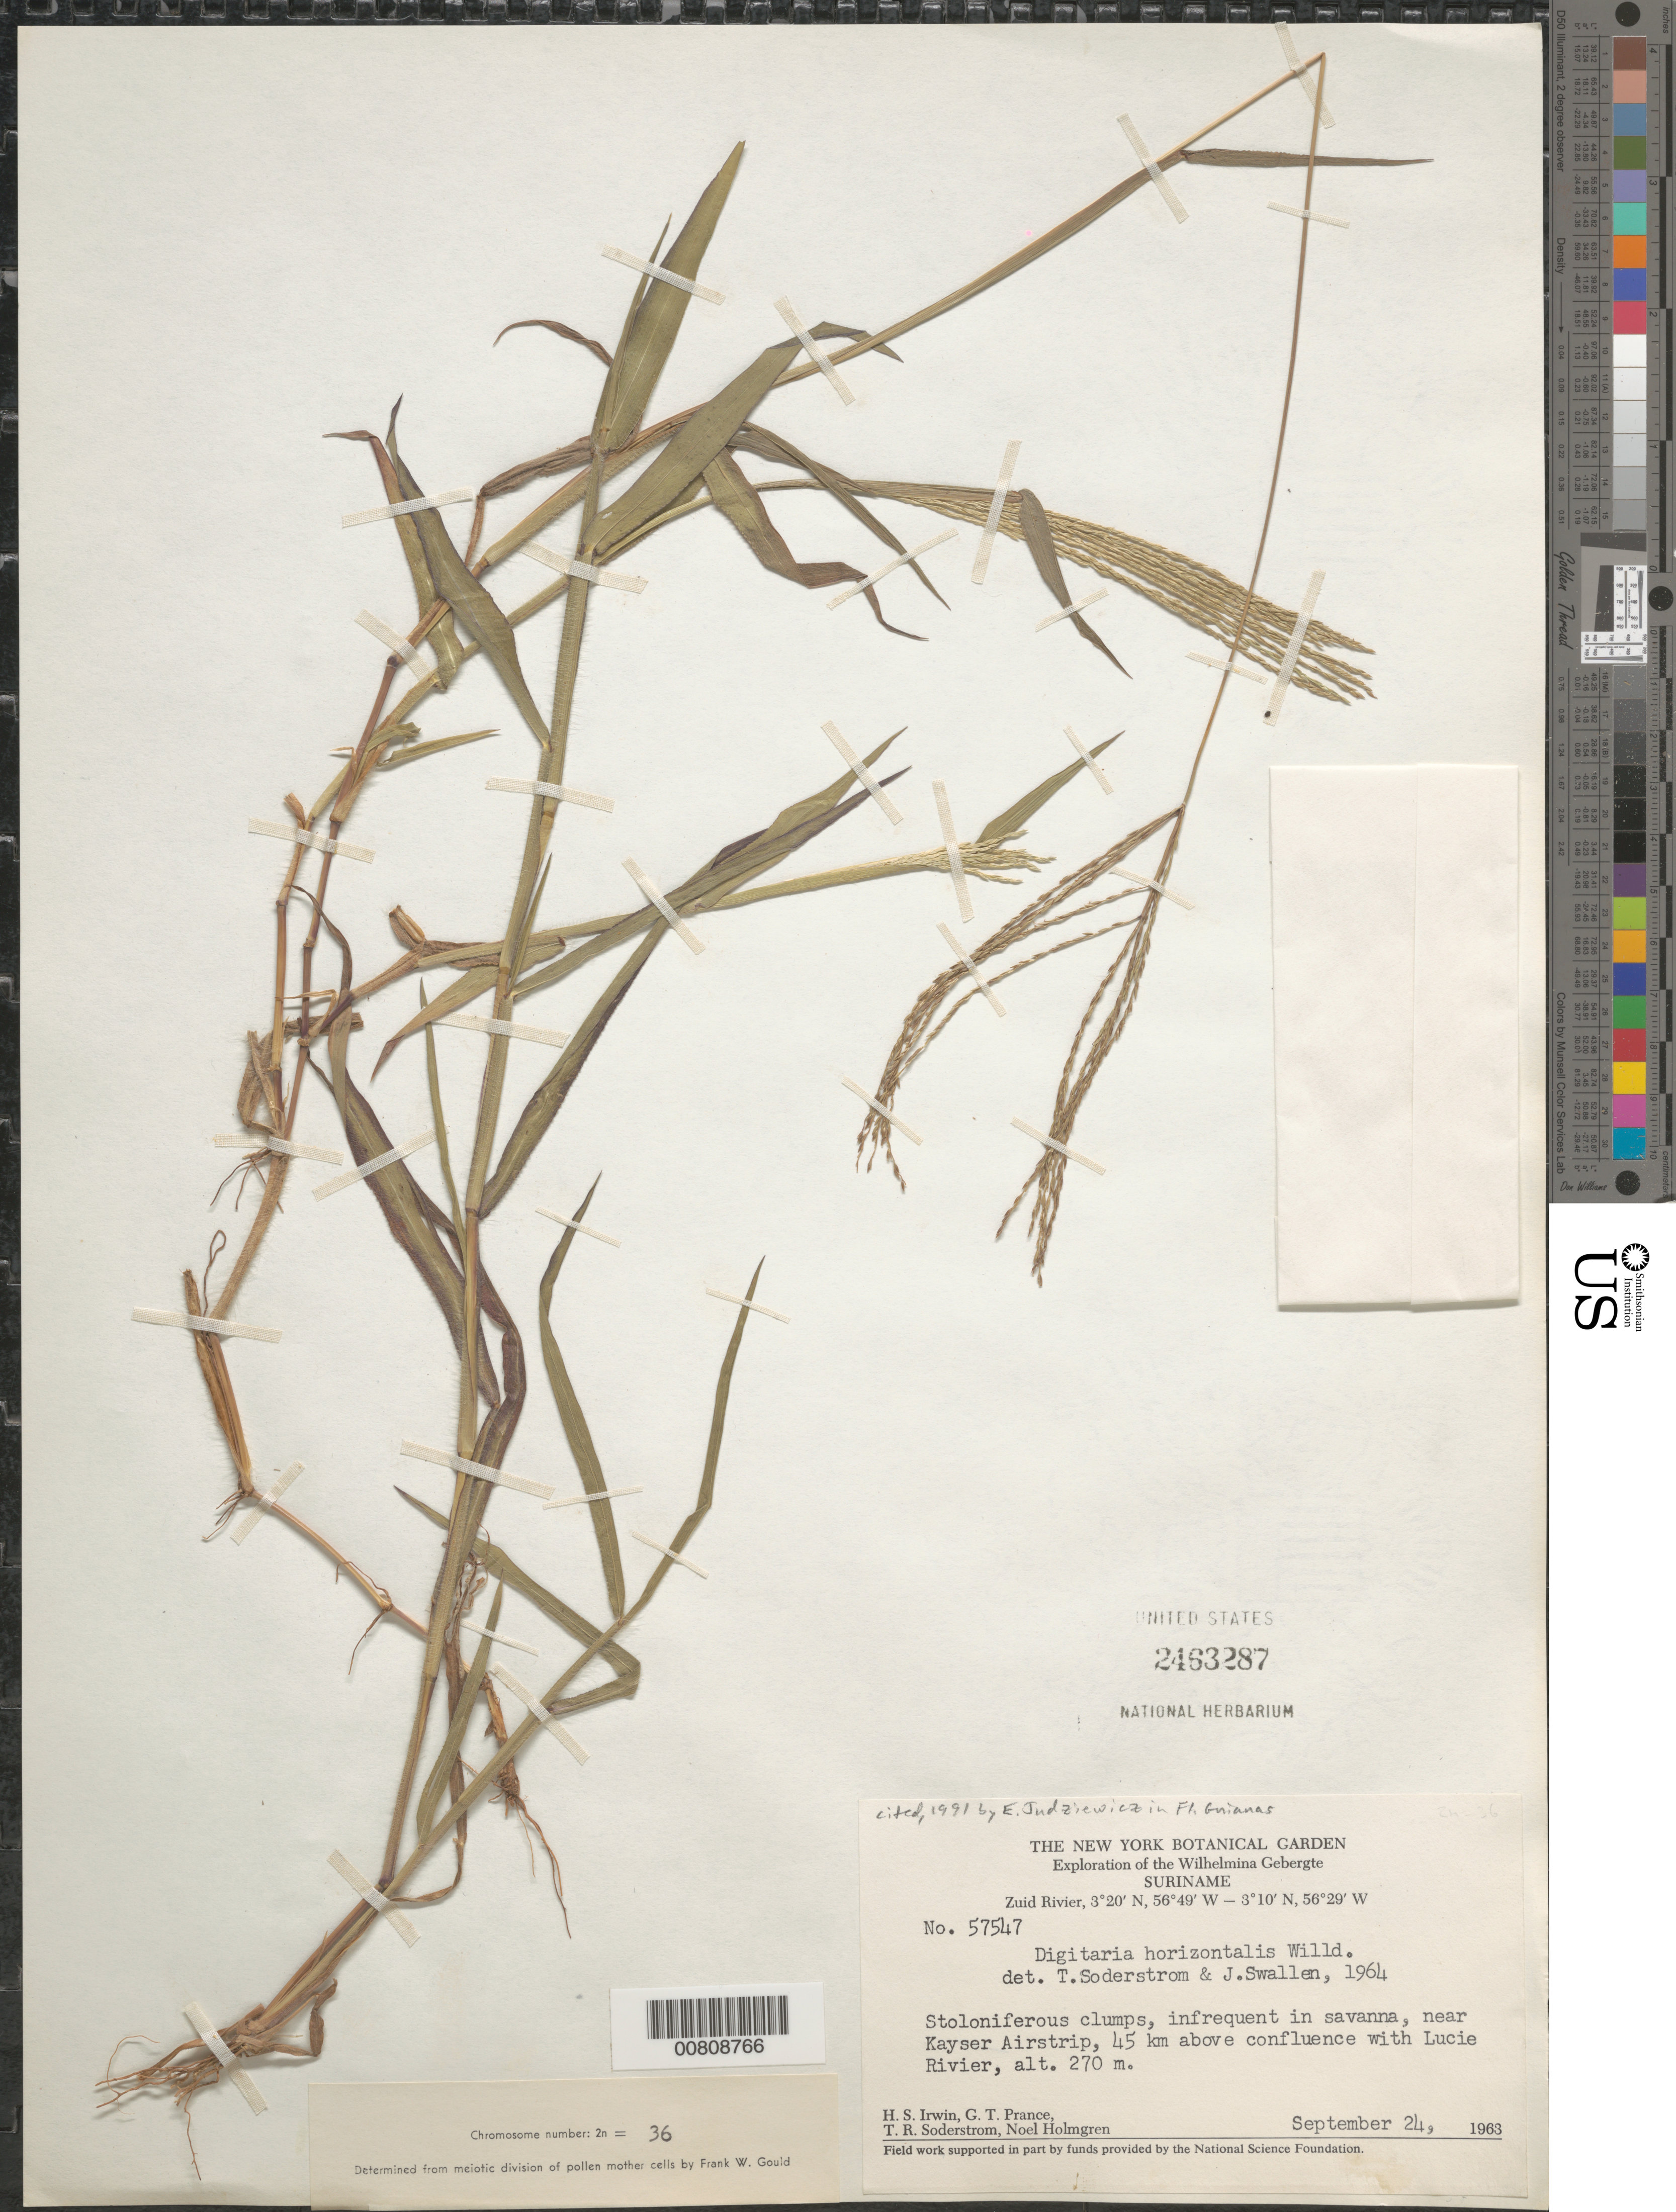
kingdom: Plantae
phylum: Tracheophyta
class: Liliopsida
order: Poales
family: Poaceae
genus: Digitaria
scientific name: Digitaria horizontalis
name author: Willd.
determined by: Swallen, J. R.; Soderstrom, T. R.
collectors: H. Irwin, G. T. Prance, T. R. Soderstrom & N. H. Holmgren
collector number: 57547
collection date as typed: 24-Sep-63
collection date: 1963-09-24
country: Suriname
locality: Kayser Airstrip, Zuid R., 45 km above confl. with Lucie R., Wilhelmina Gebergte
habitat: Savanna, near airstrip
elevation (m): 270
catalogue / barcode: US 2463287